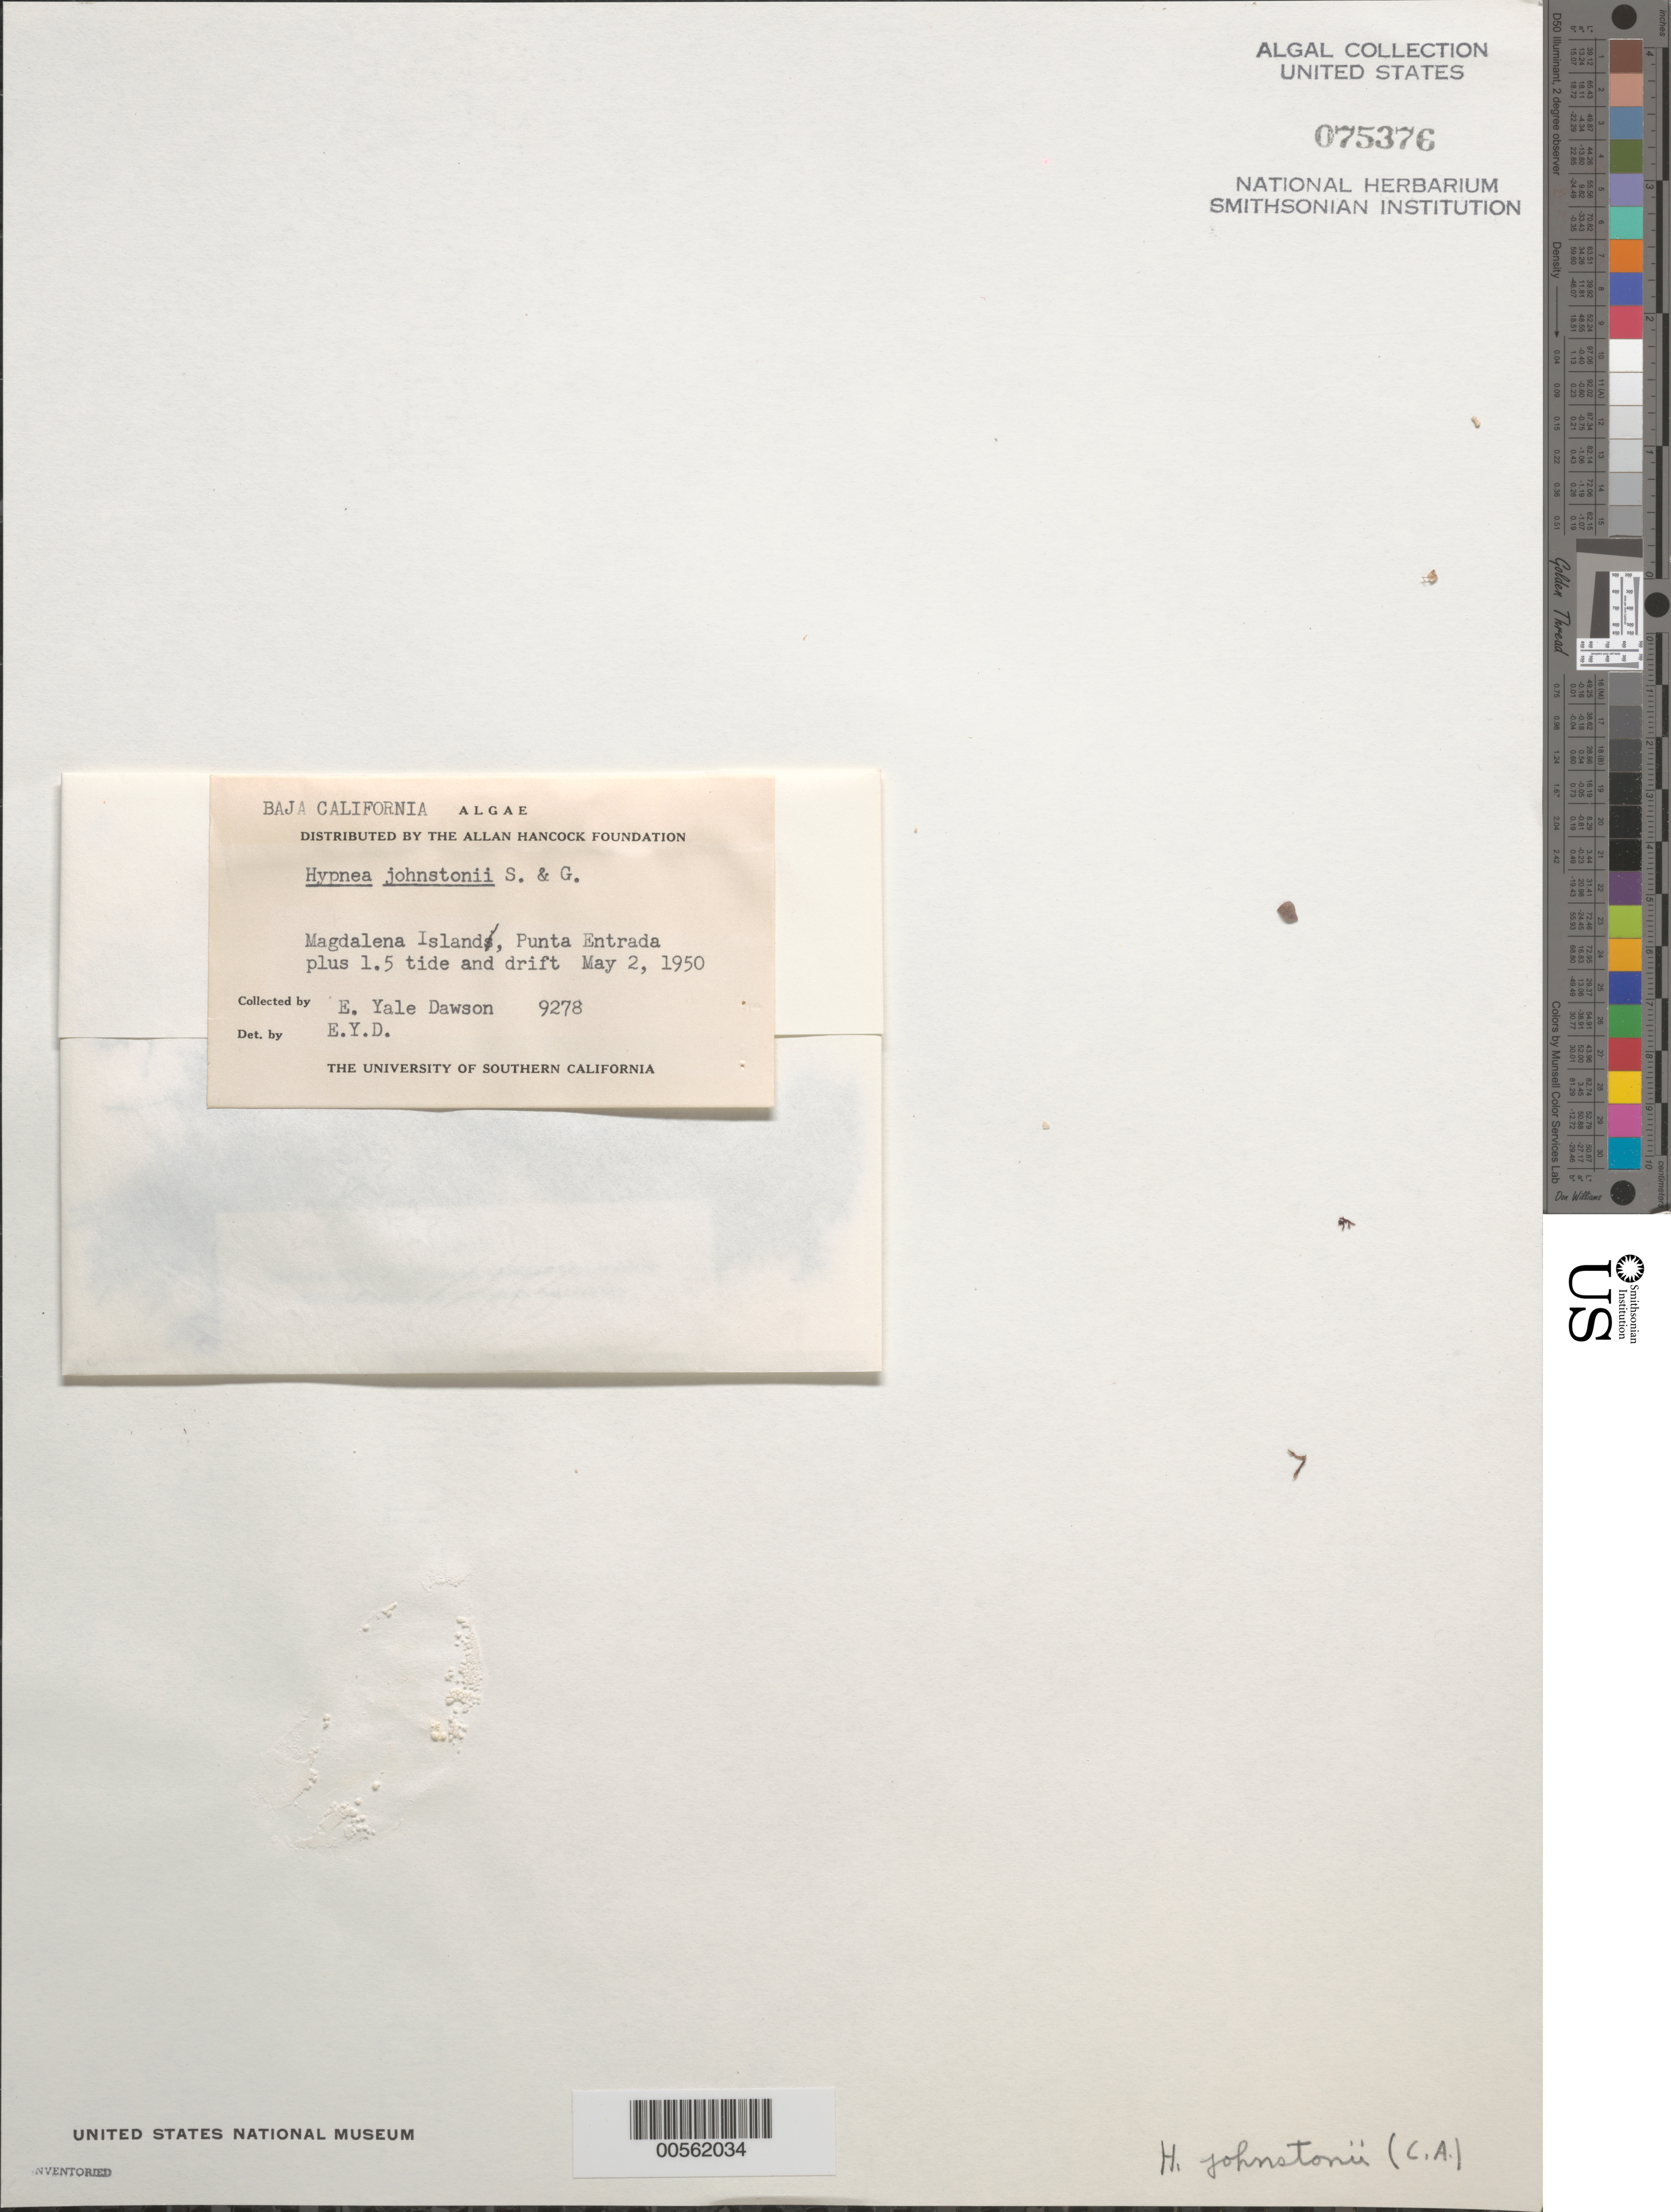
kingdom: Plantae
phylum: Rhodophyta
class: Florideophyceae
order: Gigartinales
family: Cystocloniaceae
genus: Hypnea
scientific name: Hypnea johnstonii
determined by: Dawson, E. Y.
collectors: E. Y. Dawson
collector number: EYD 9278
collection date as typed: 02 May 1950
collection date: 1950-05-02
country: Mexico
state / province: Baja California Sur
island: Isla Magdalena,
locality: Punta Entrada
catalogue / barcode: US 75376